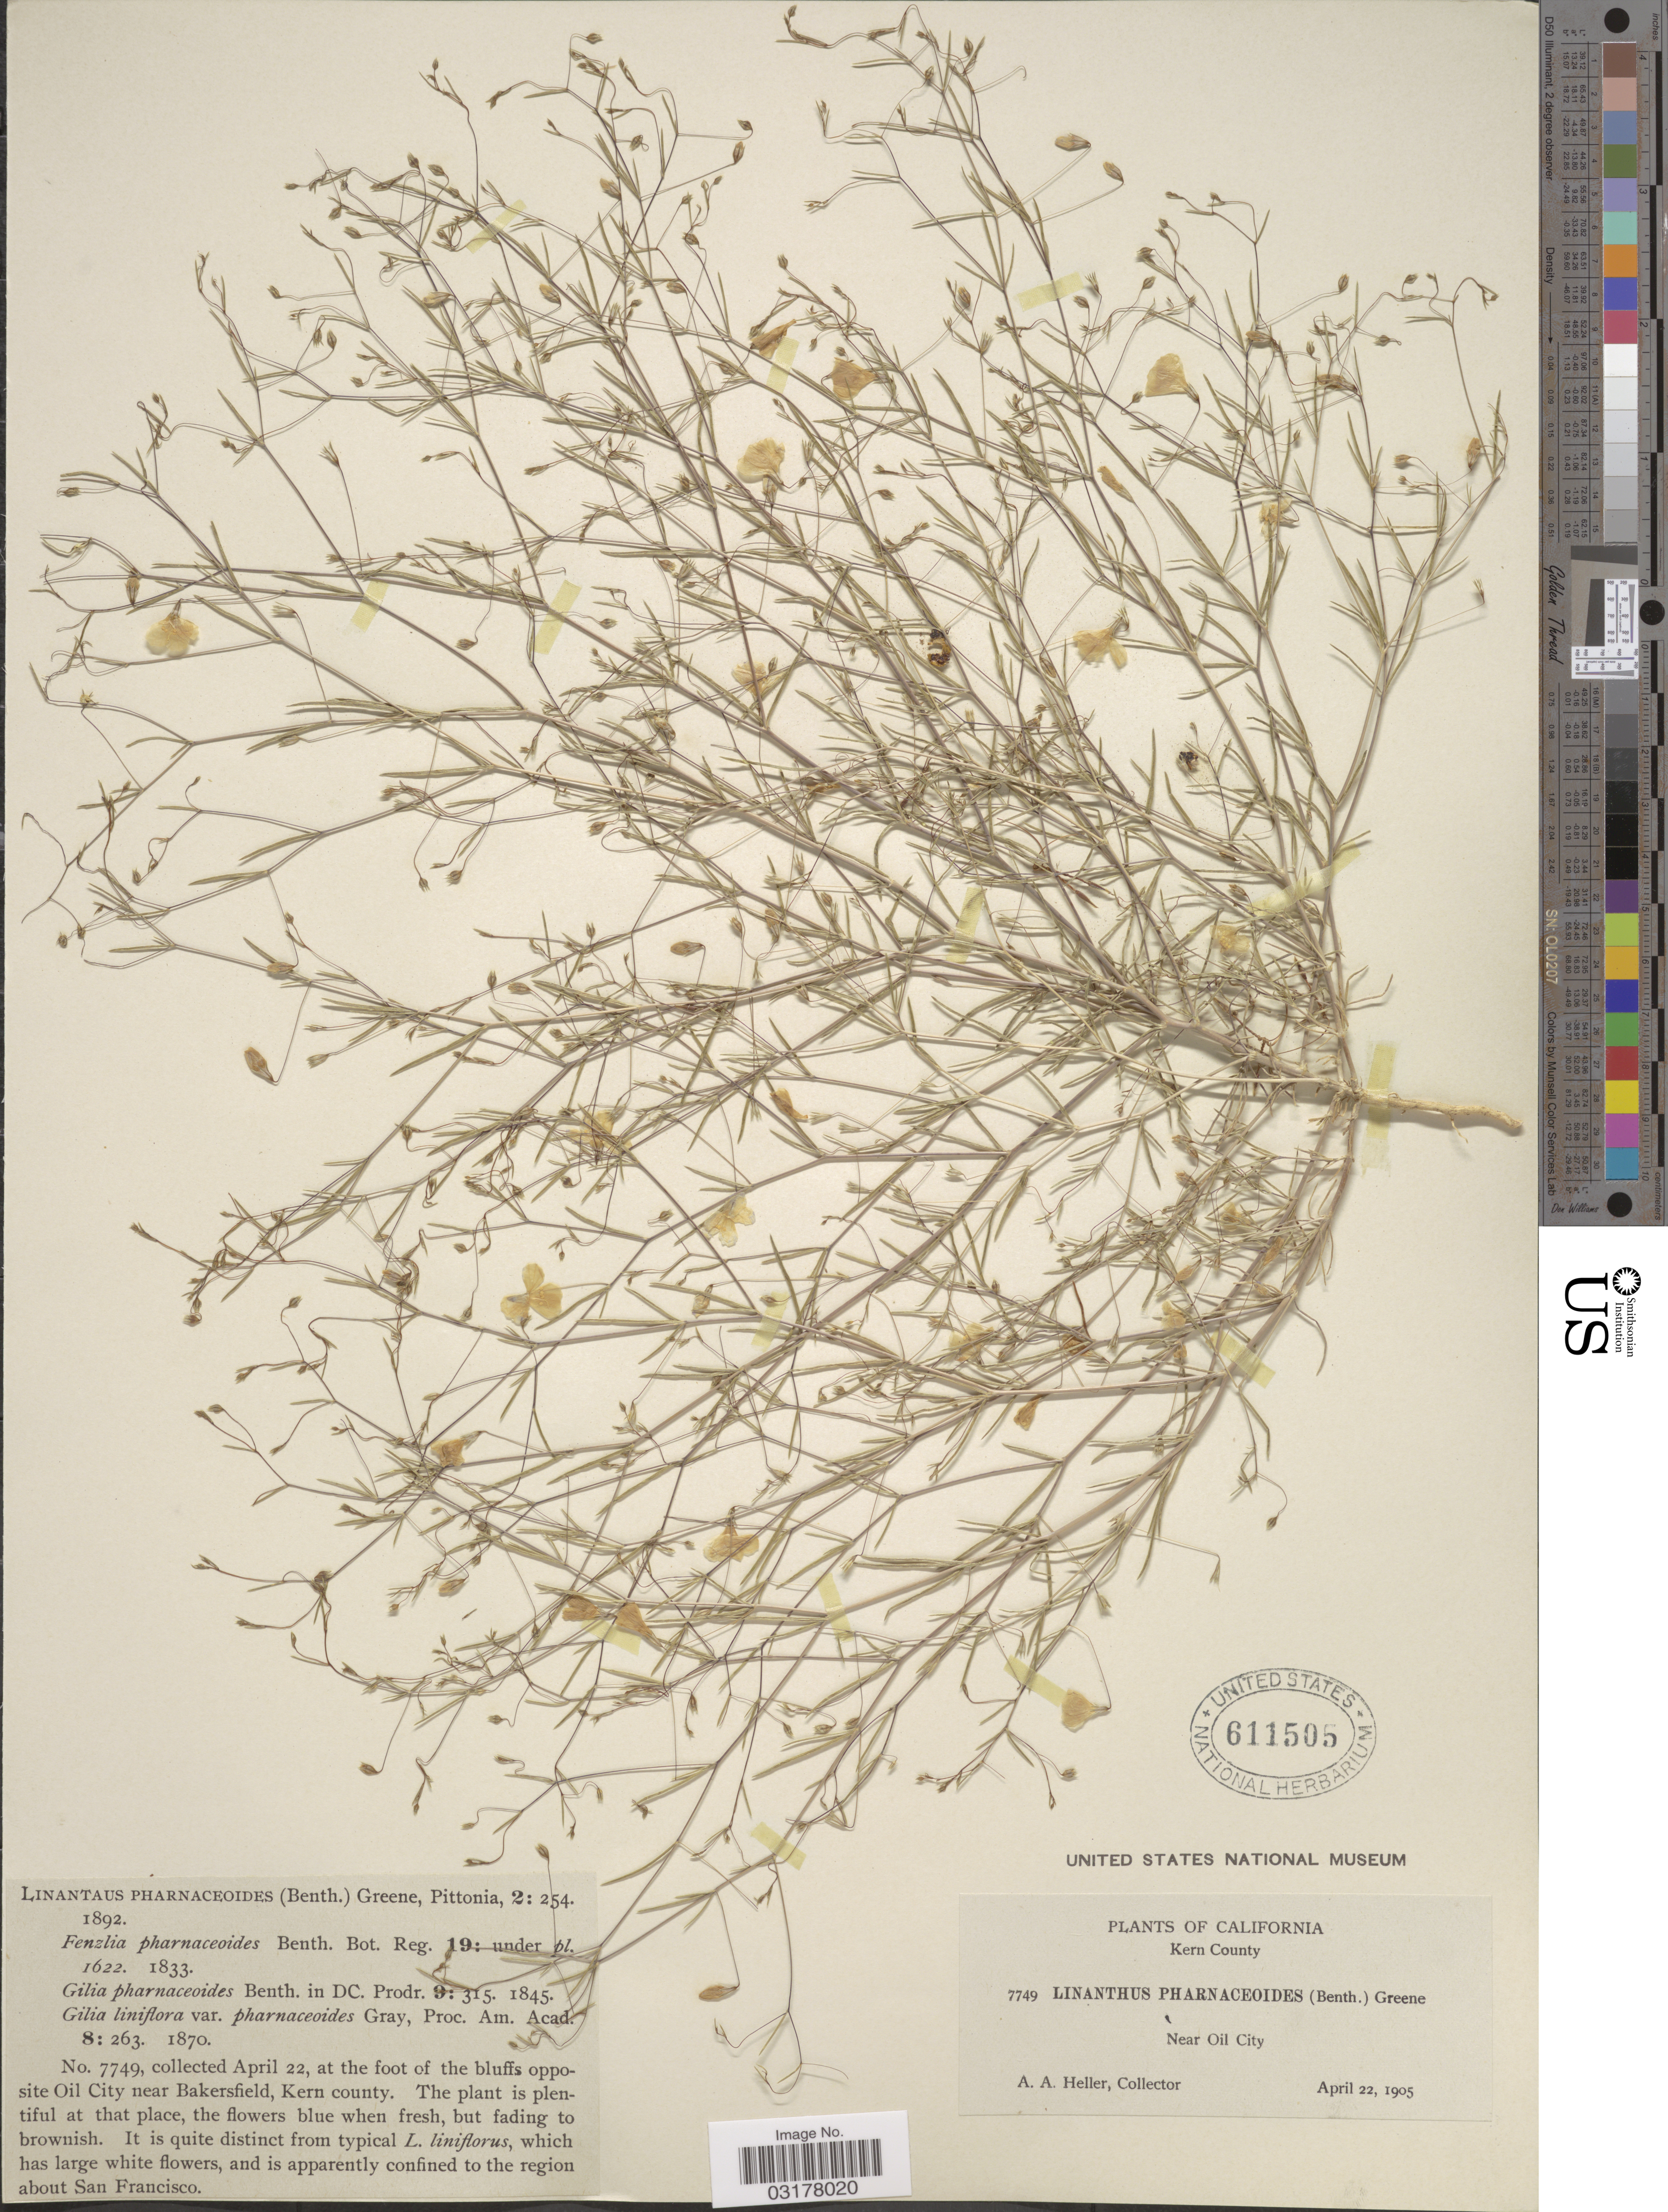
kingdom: Plantae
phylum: Tracheophyta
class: Magnoliopsida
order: Ericales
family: Polemoniaceae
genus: Leptosiphon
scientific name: Leptosiphon liniflorus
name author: (Benth.) J.M. Porter & L.A. Johnson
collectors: A. A. Heller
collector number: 7749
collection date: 1905-04-22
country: United States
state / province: California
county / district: Kern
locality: At the foot of the bluffs opposite Oil City near Bakersfield, Kern County.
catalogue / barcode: US 611505